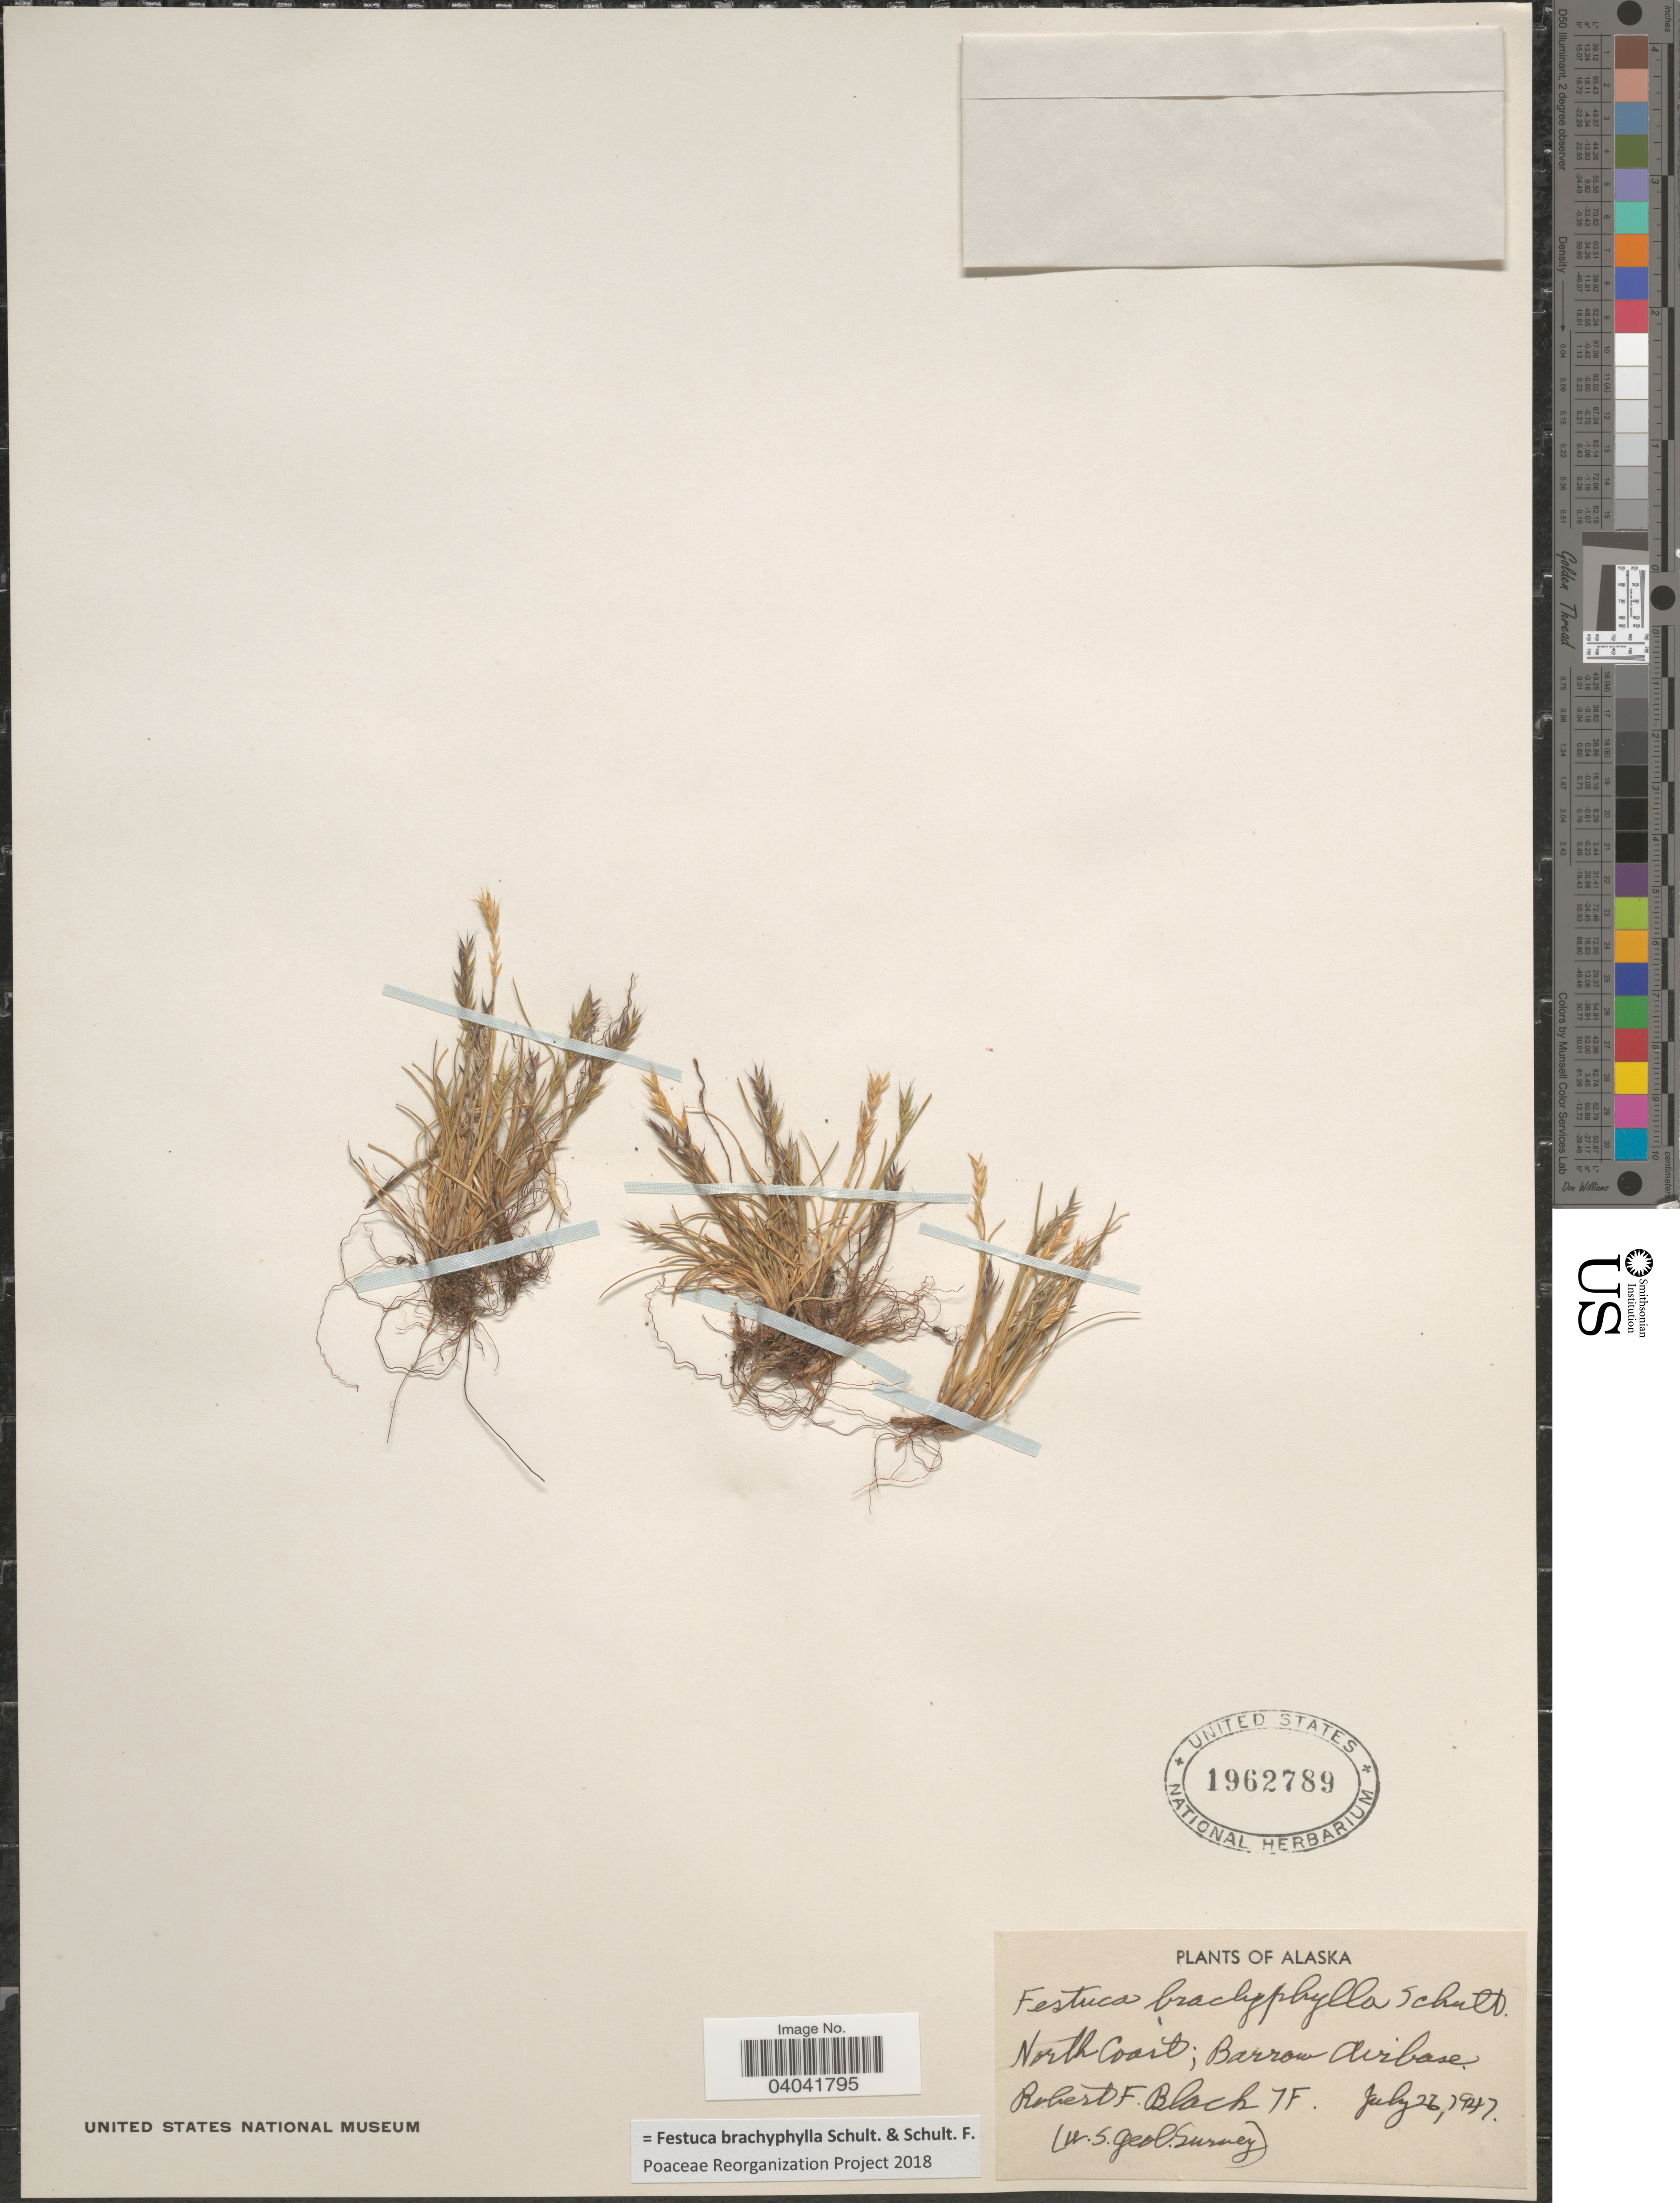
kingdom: Plantae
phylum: Tracheophyta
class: Liliopsida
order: Poales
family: Poaceae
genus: Festuca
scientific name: Festuca brachyphylla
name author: Schult. & Schult. f.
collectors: R. F. Black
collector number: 7F*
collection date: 1947-07-26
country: United States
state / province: Alaska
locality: North Coast; Barrow Airbase.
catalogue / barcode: US 1962789